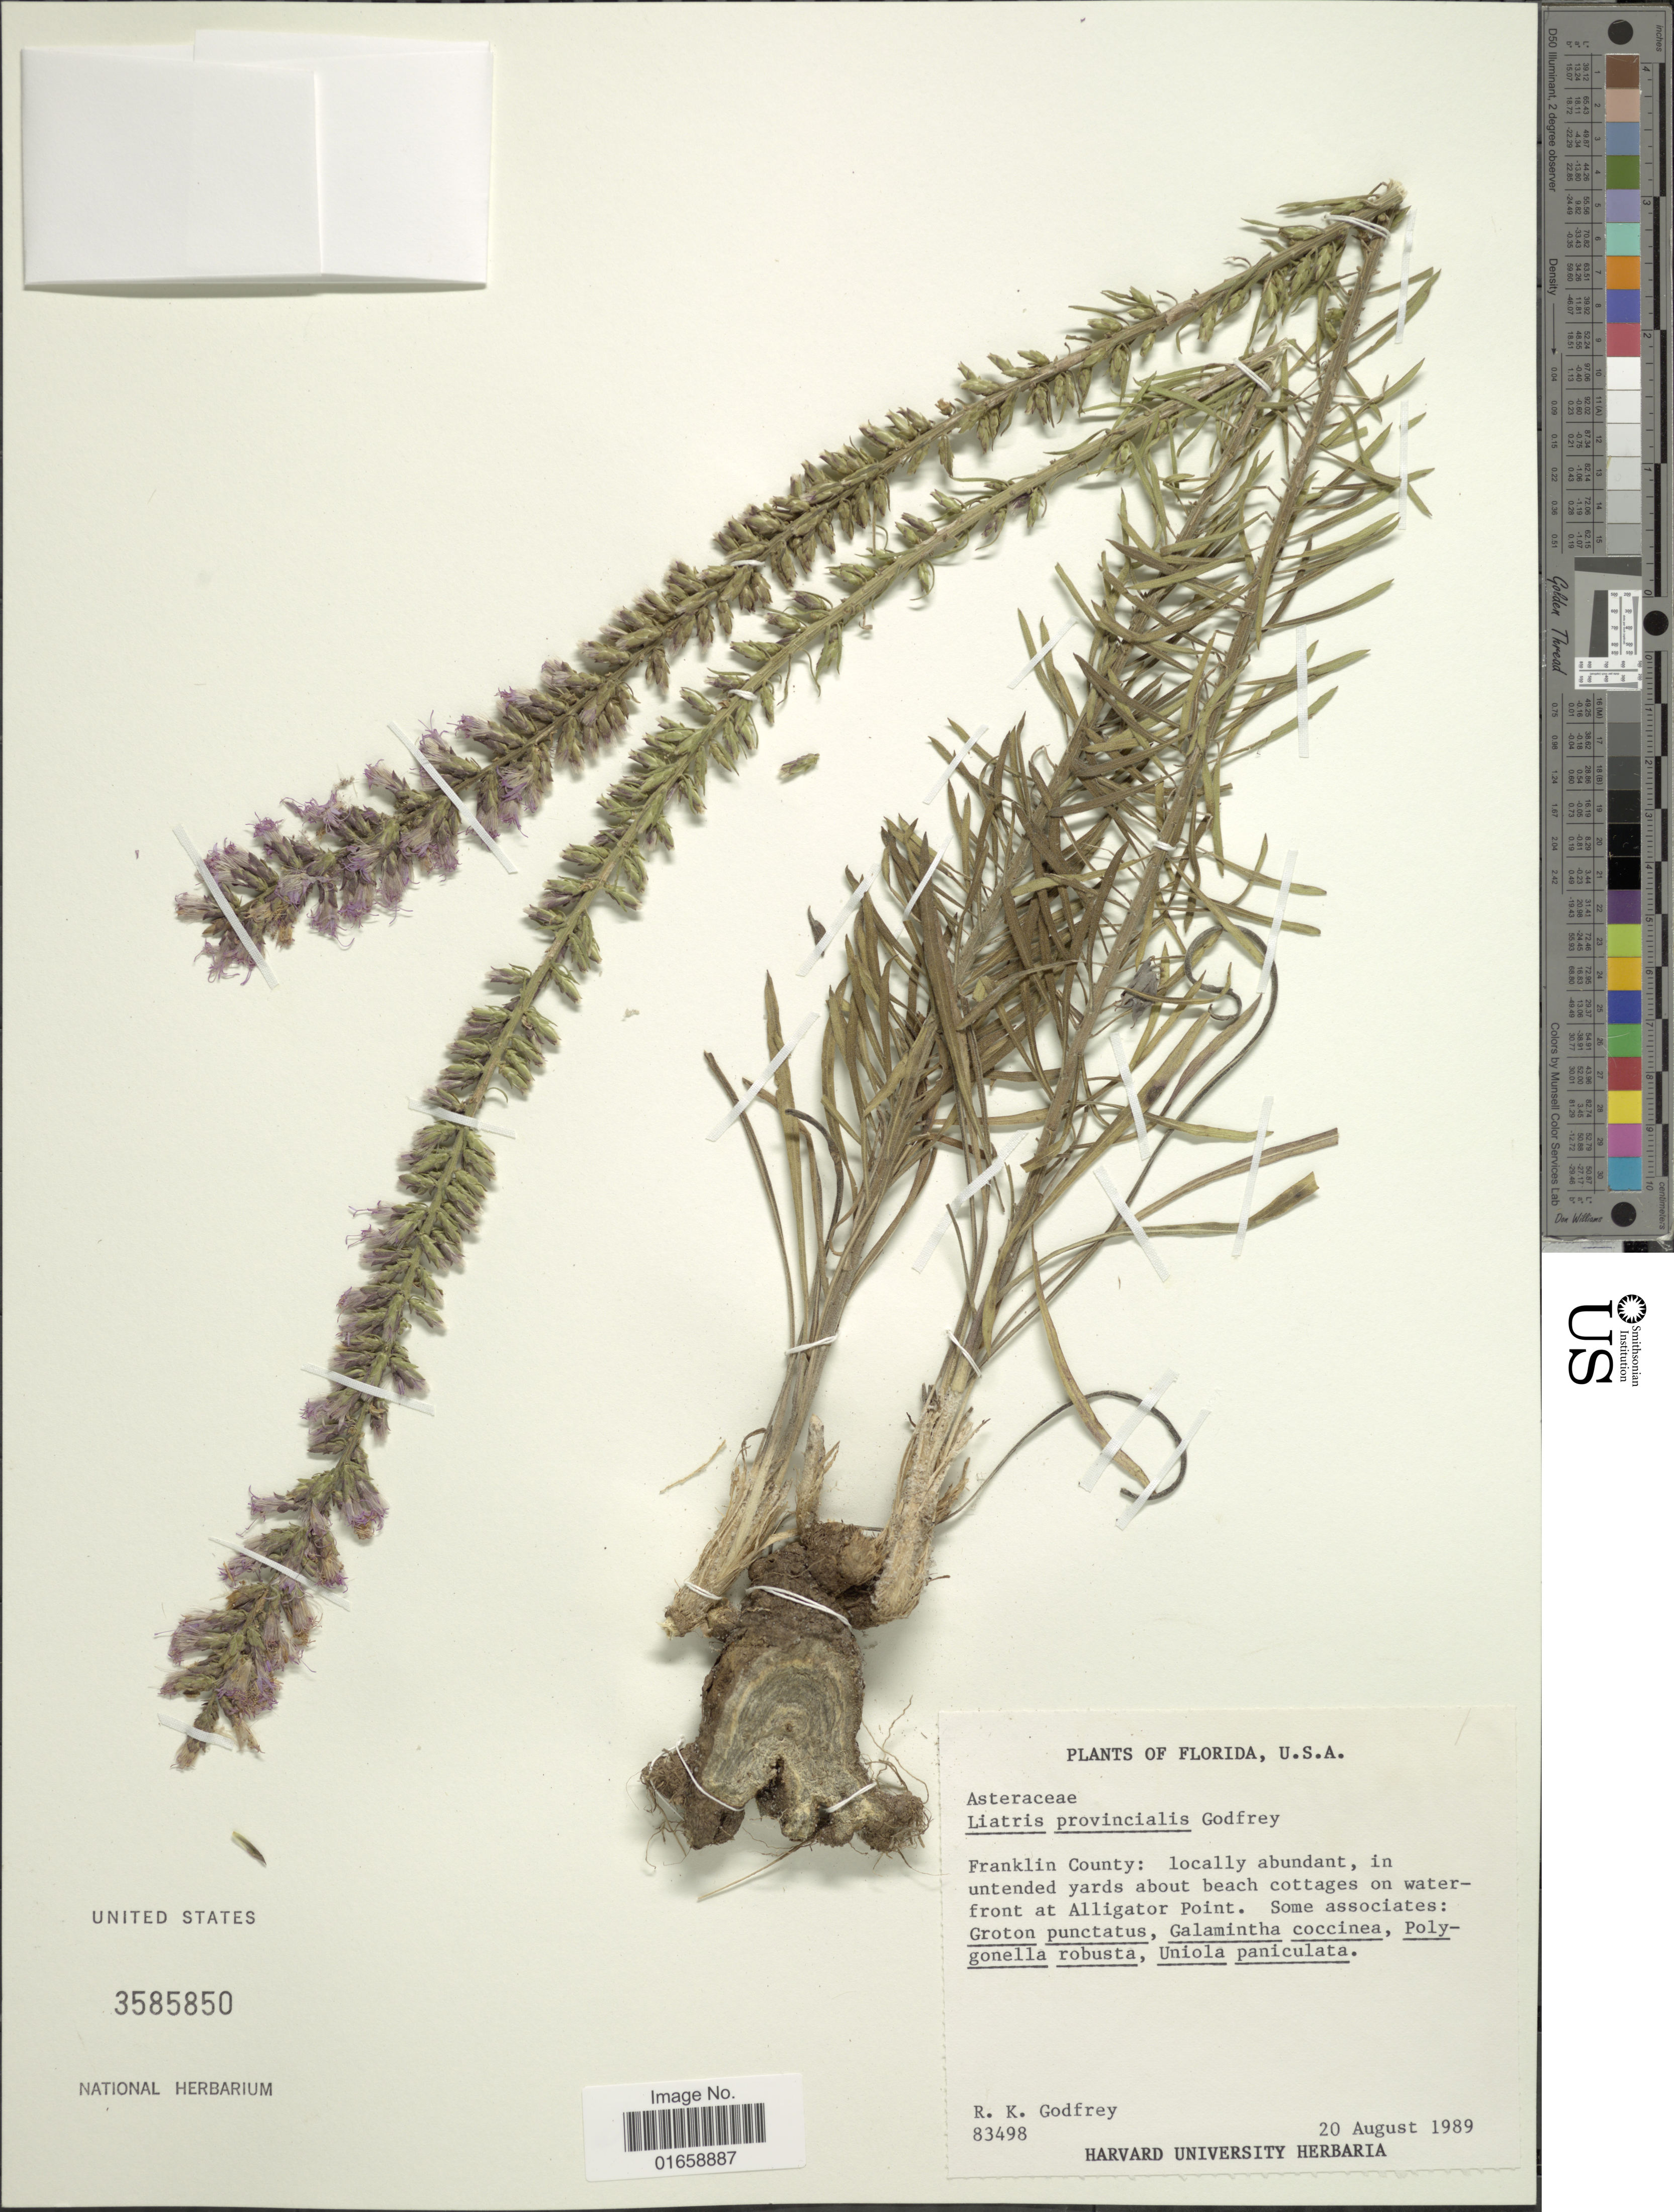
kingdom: Plantae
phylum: Tracheophyta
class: Magnoliopsida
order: Asterales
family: Asteraceae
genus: Liatris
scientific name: Liatris provincialis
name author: R.K. Godfrey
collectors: R. K. Godfrey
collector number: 83498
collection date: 1989-08-20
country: United States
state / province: Florida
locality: Franklin County: locally abundant in untended yard about beach cottages on waterfront at Alligator Point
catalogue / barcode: US 3585850